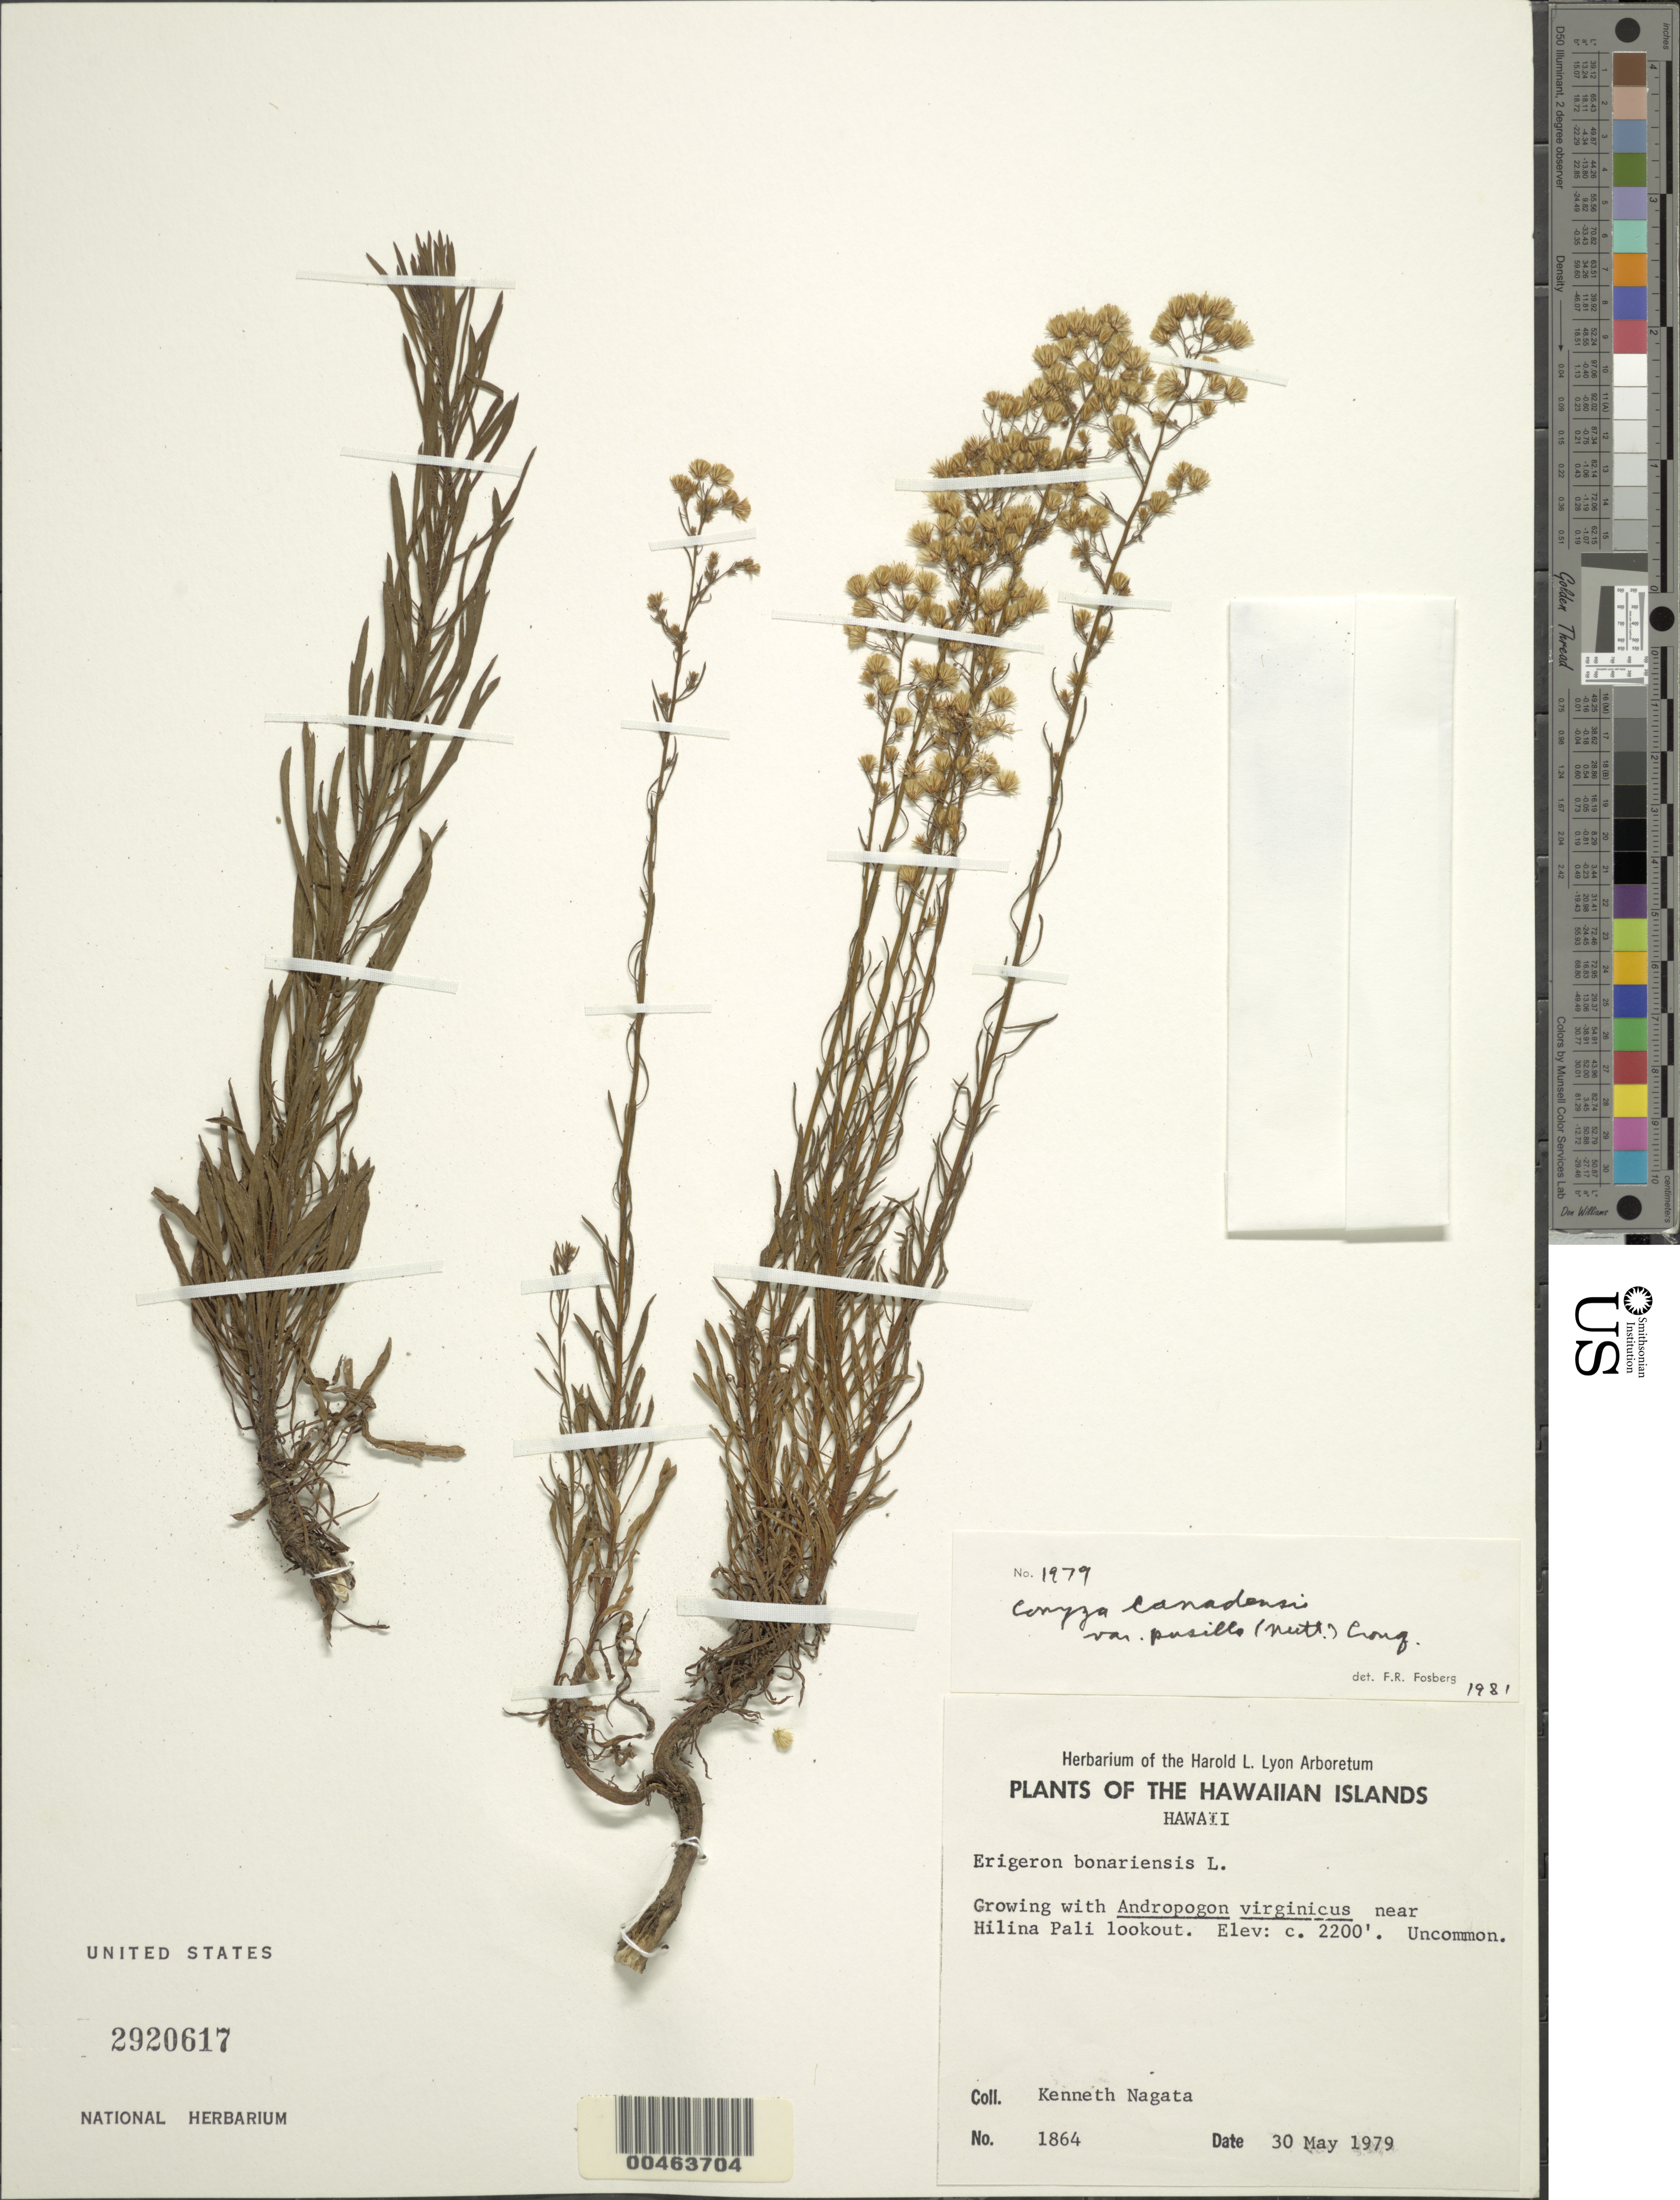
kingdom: Plantae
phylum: Tracheophyta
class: Magnoliopsida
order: Asterales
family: Asteraceae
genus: Erigeron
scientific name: Erigeron canadensis var. pusillus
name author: (Nutt.) Bolvin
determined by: Wagner, W. L., (BOT), Smithsonian Institution - National Museum of Natural History (UNITED STATES)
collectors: K. Nagata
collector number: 1864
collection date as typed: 30 May 1979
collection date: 1979-05-30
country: United States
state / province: Hawaii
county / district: Hawaii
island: Hawaii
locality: near Hilina Pali lookout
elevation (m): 671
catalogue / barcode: US 2920617